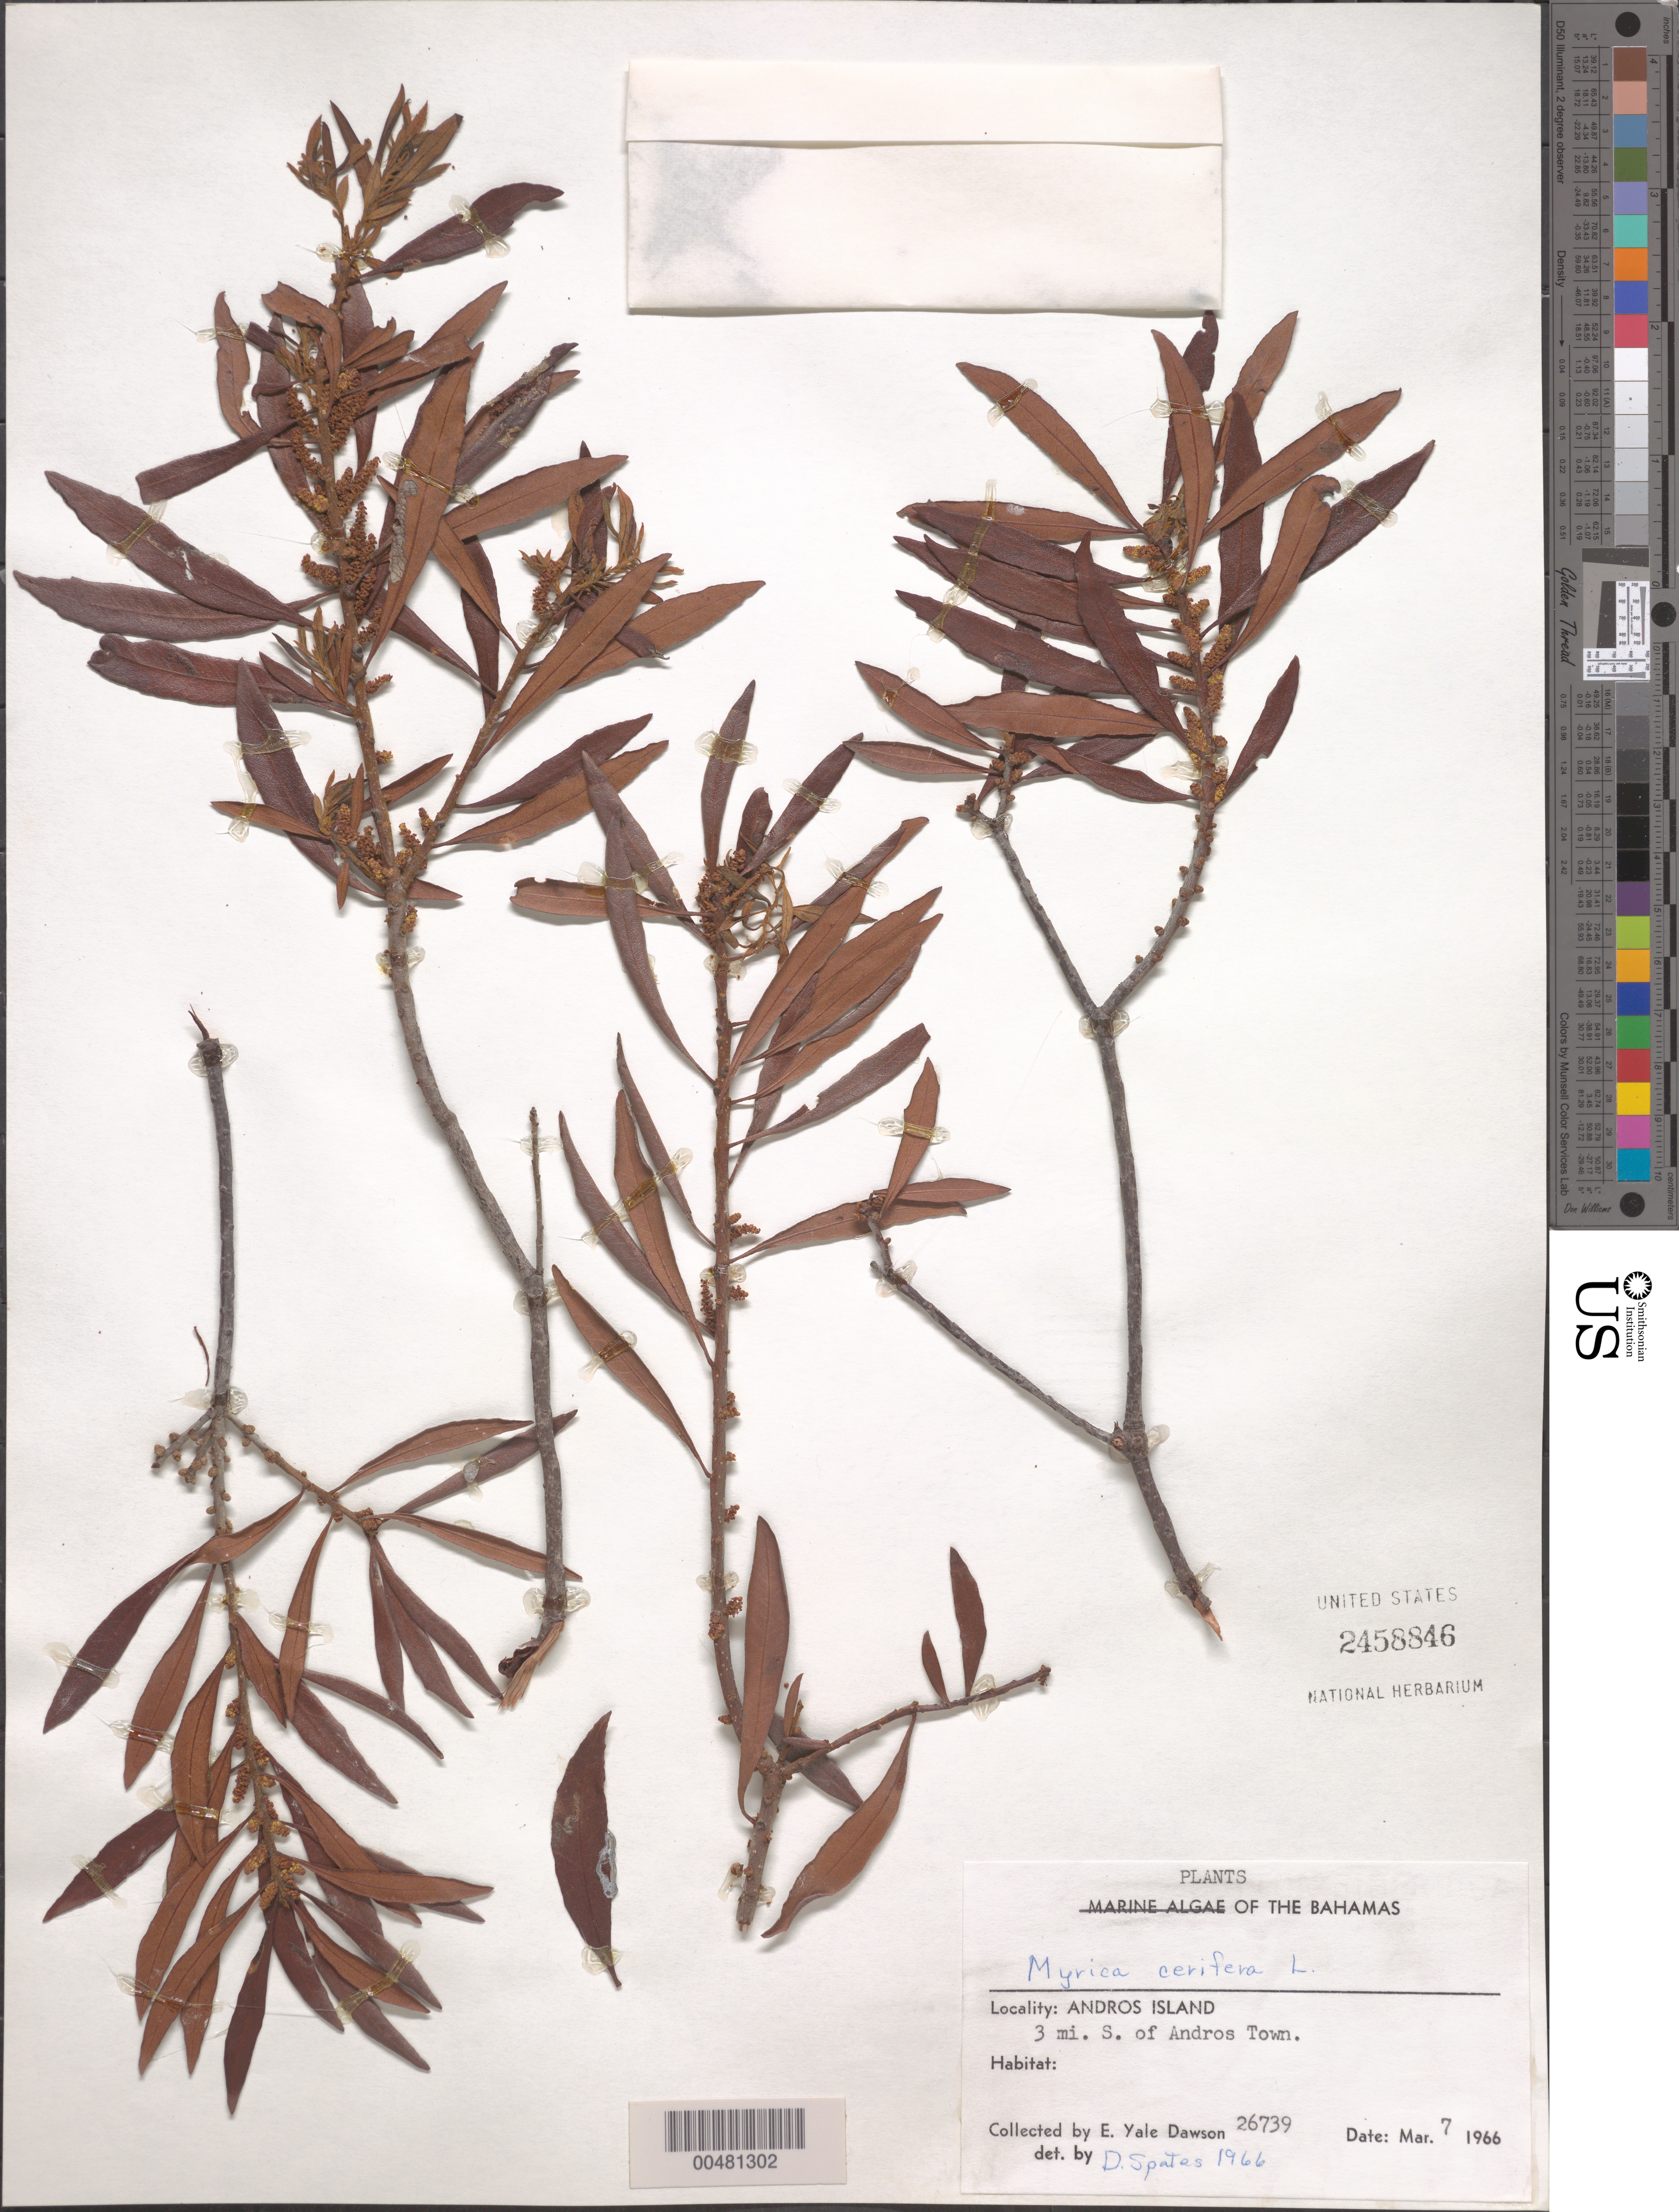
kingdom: Plantae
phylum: Tracheophyta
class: Magnoliopsida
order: Fagales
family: Myricaceae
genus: Morella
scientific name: Morella cerifera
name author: (L.) Small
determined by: Strong, M. T., (US), Smithsonian Institution - National Museum of Natural History (UNITED STATES)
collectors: E. Y. Dawson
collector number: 26739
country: Bahamas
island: Andros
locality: Andros Town, 3 miles S.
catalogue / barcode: US 2458846